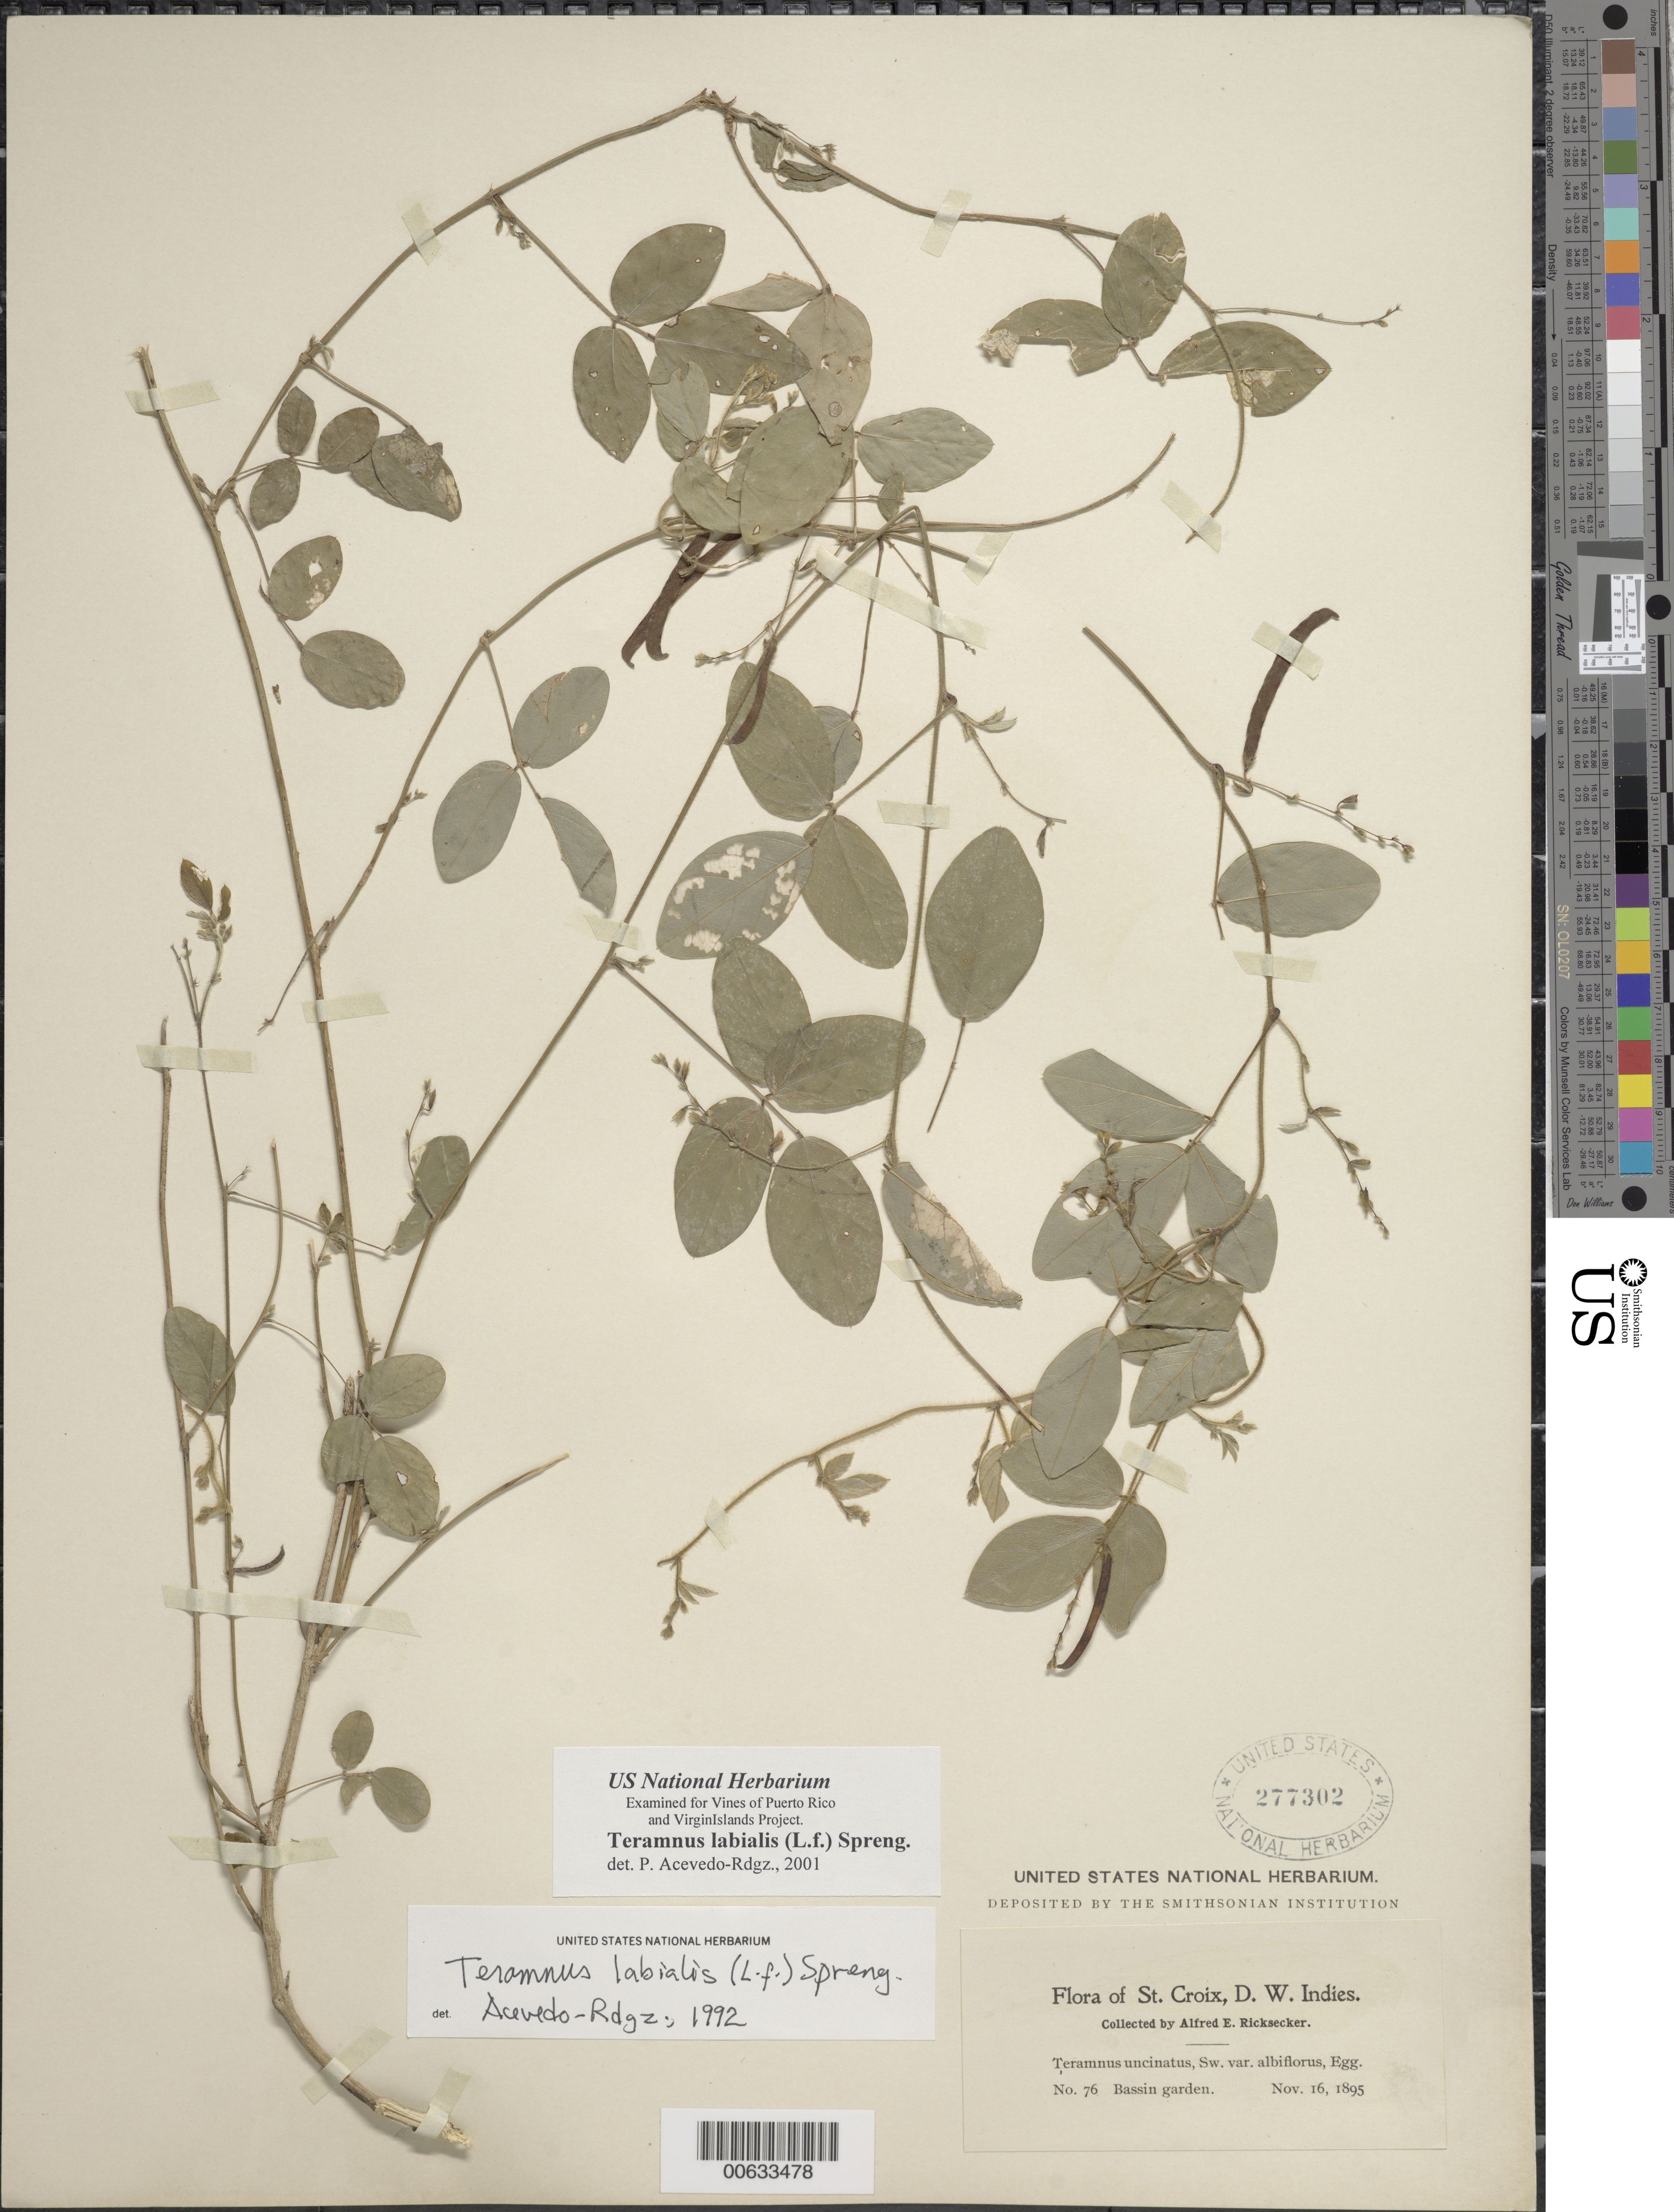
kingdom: Plantae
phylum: Tracheophyta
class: Magnoliopsida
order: Fabales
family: Fabaceae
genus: Teramnus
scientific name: Teramnus labialis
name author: (L. f.) Spreng.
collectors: A. E. Ricksecker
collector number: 76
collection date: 1895-11-16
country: U.S. Virgin Islands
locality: St. Croix, D.W. Indies, bassin garden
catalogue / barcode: US 277302